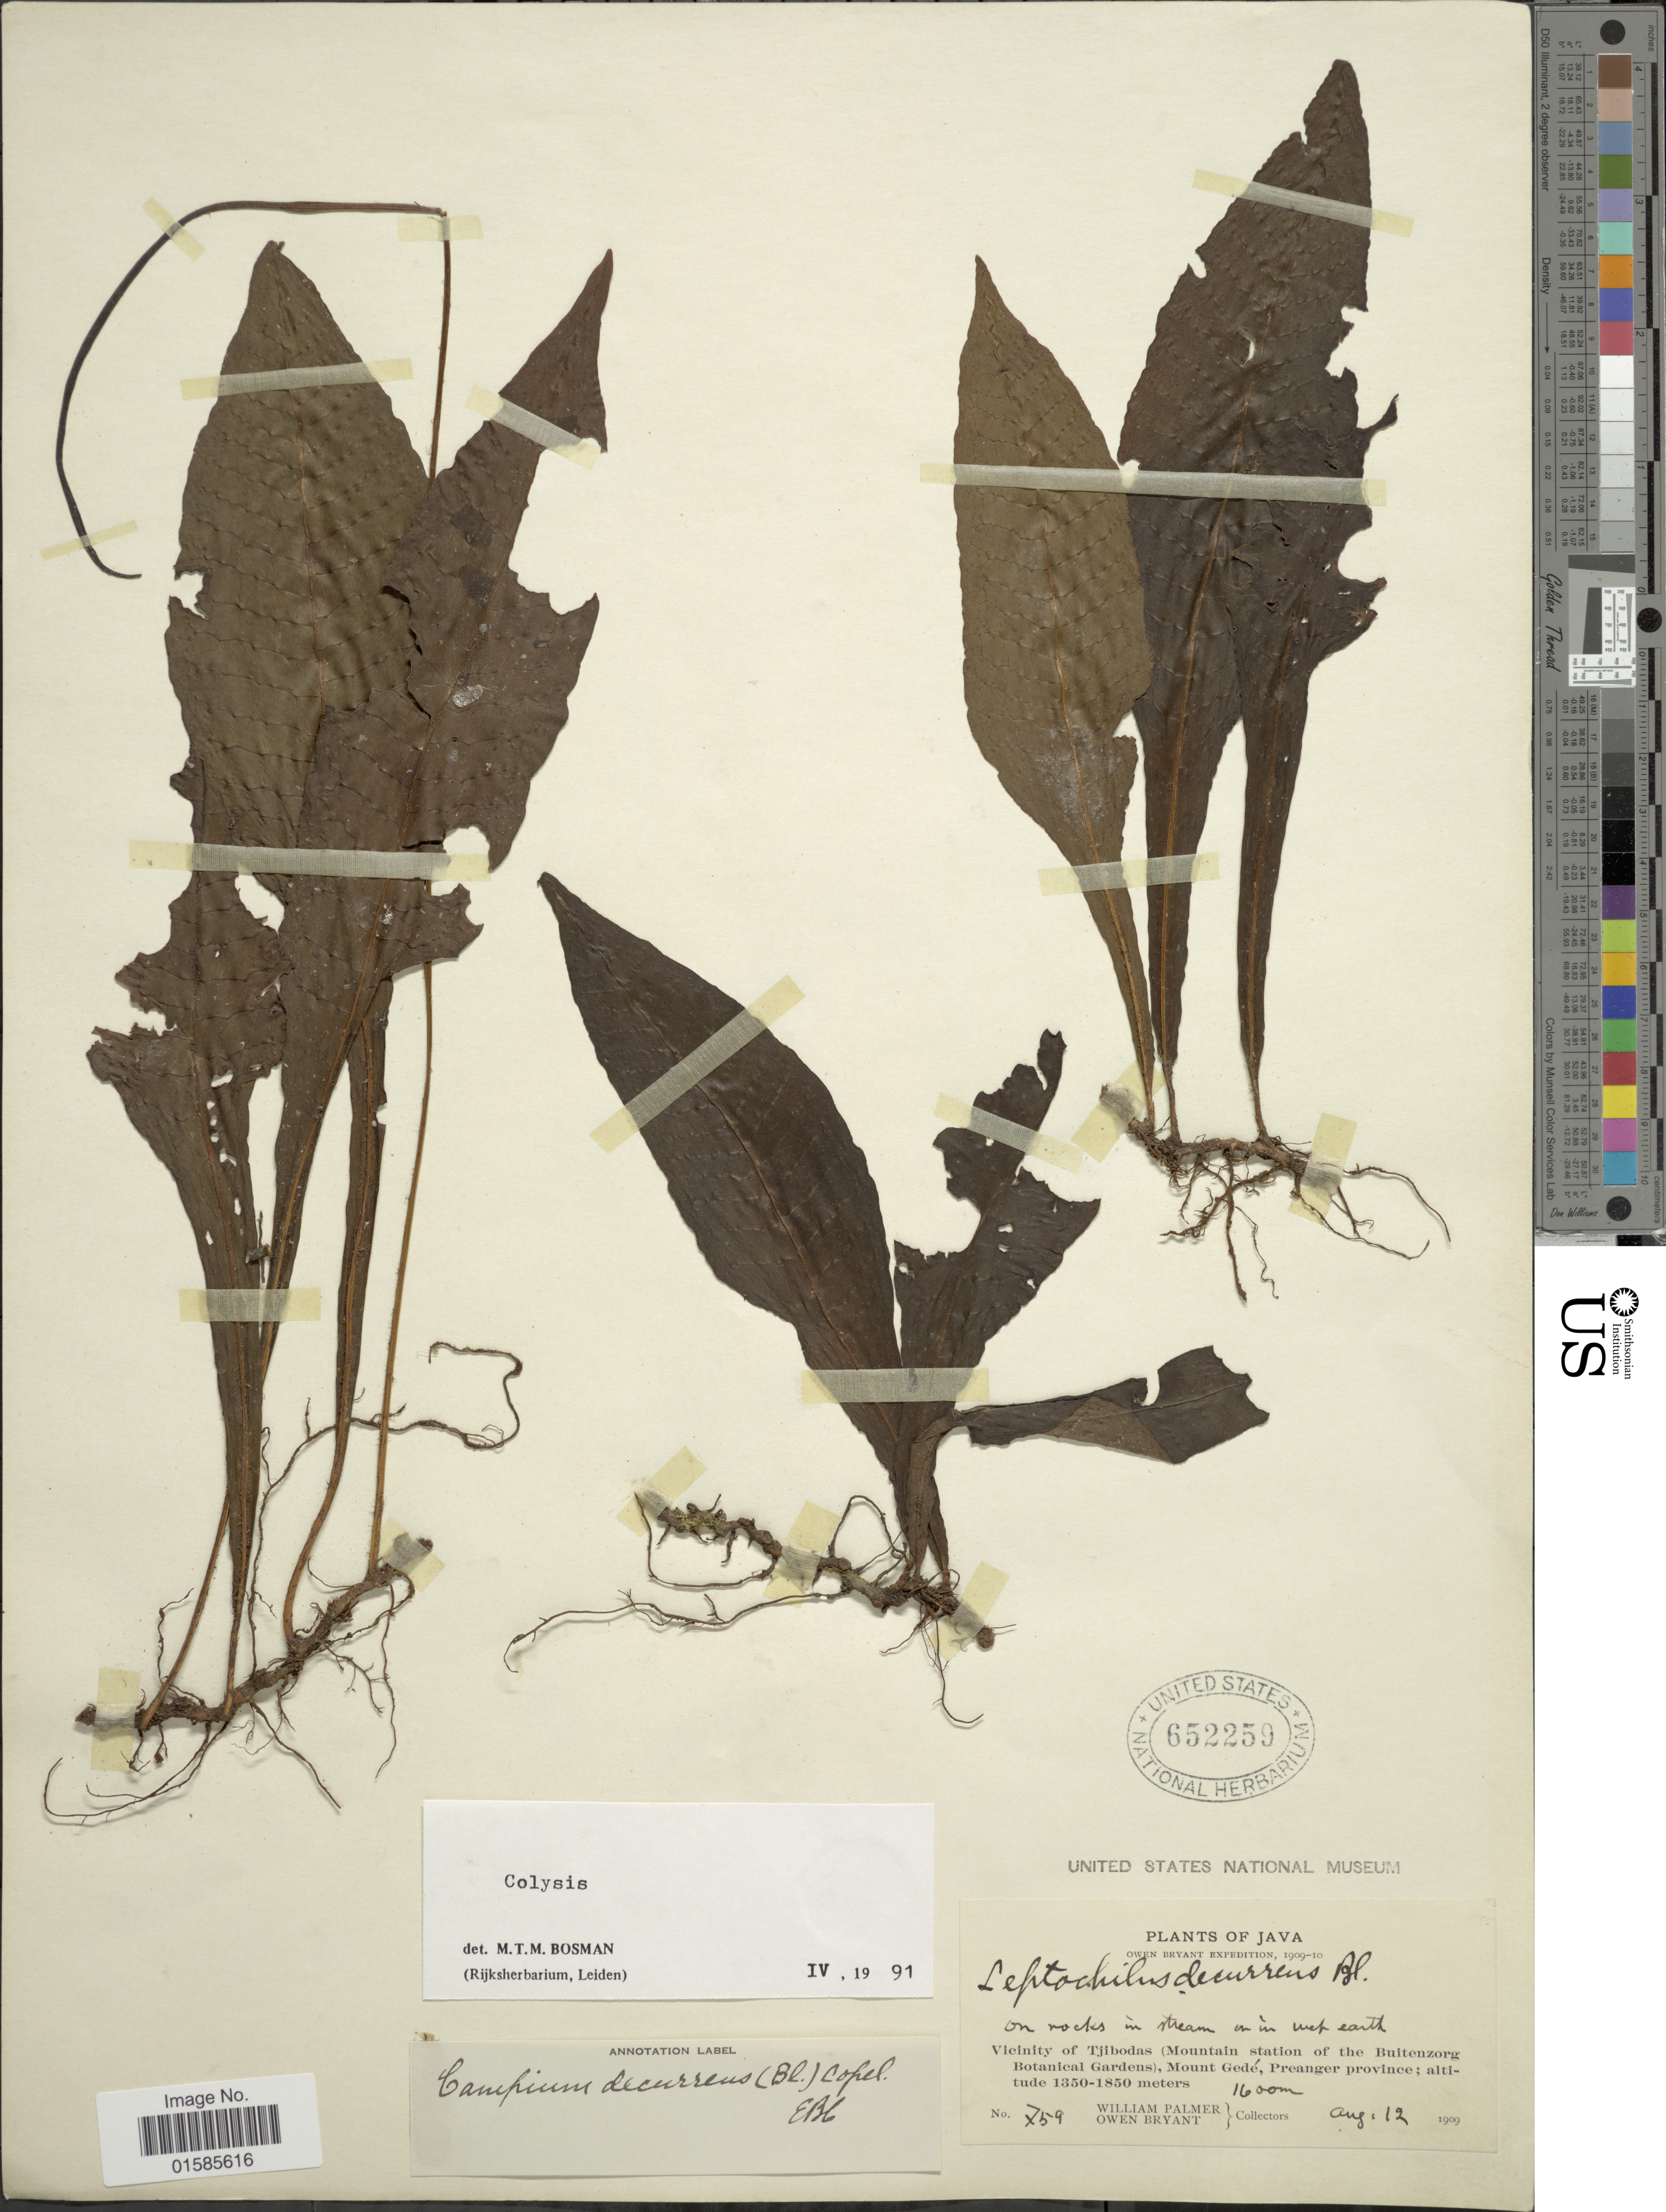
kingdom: Plantae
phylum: Tracheophyta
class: Polypodiopsida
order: Polypodiales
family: Polypodiaceae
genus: Leptochilus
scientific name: Leptochilus decurrens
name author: Blume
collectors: W. H. Painter & O. Bryant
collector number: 759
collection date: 1909-08-12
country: Indonesia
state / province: Java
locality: Vicinity of Tjibodas (Mountain station of the Buitenzorg Botanical Gardens), Mount Gedé, Preanger province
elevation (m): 1600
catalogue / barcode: US 652259